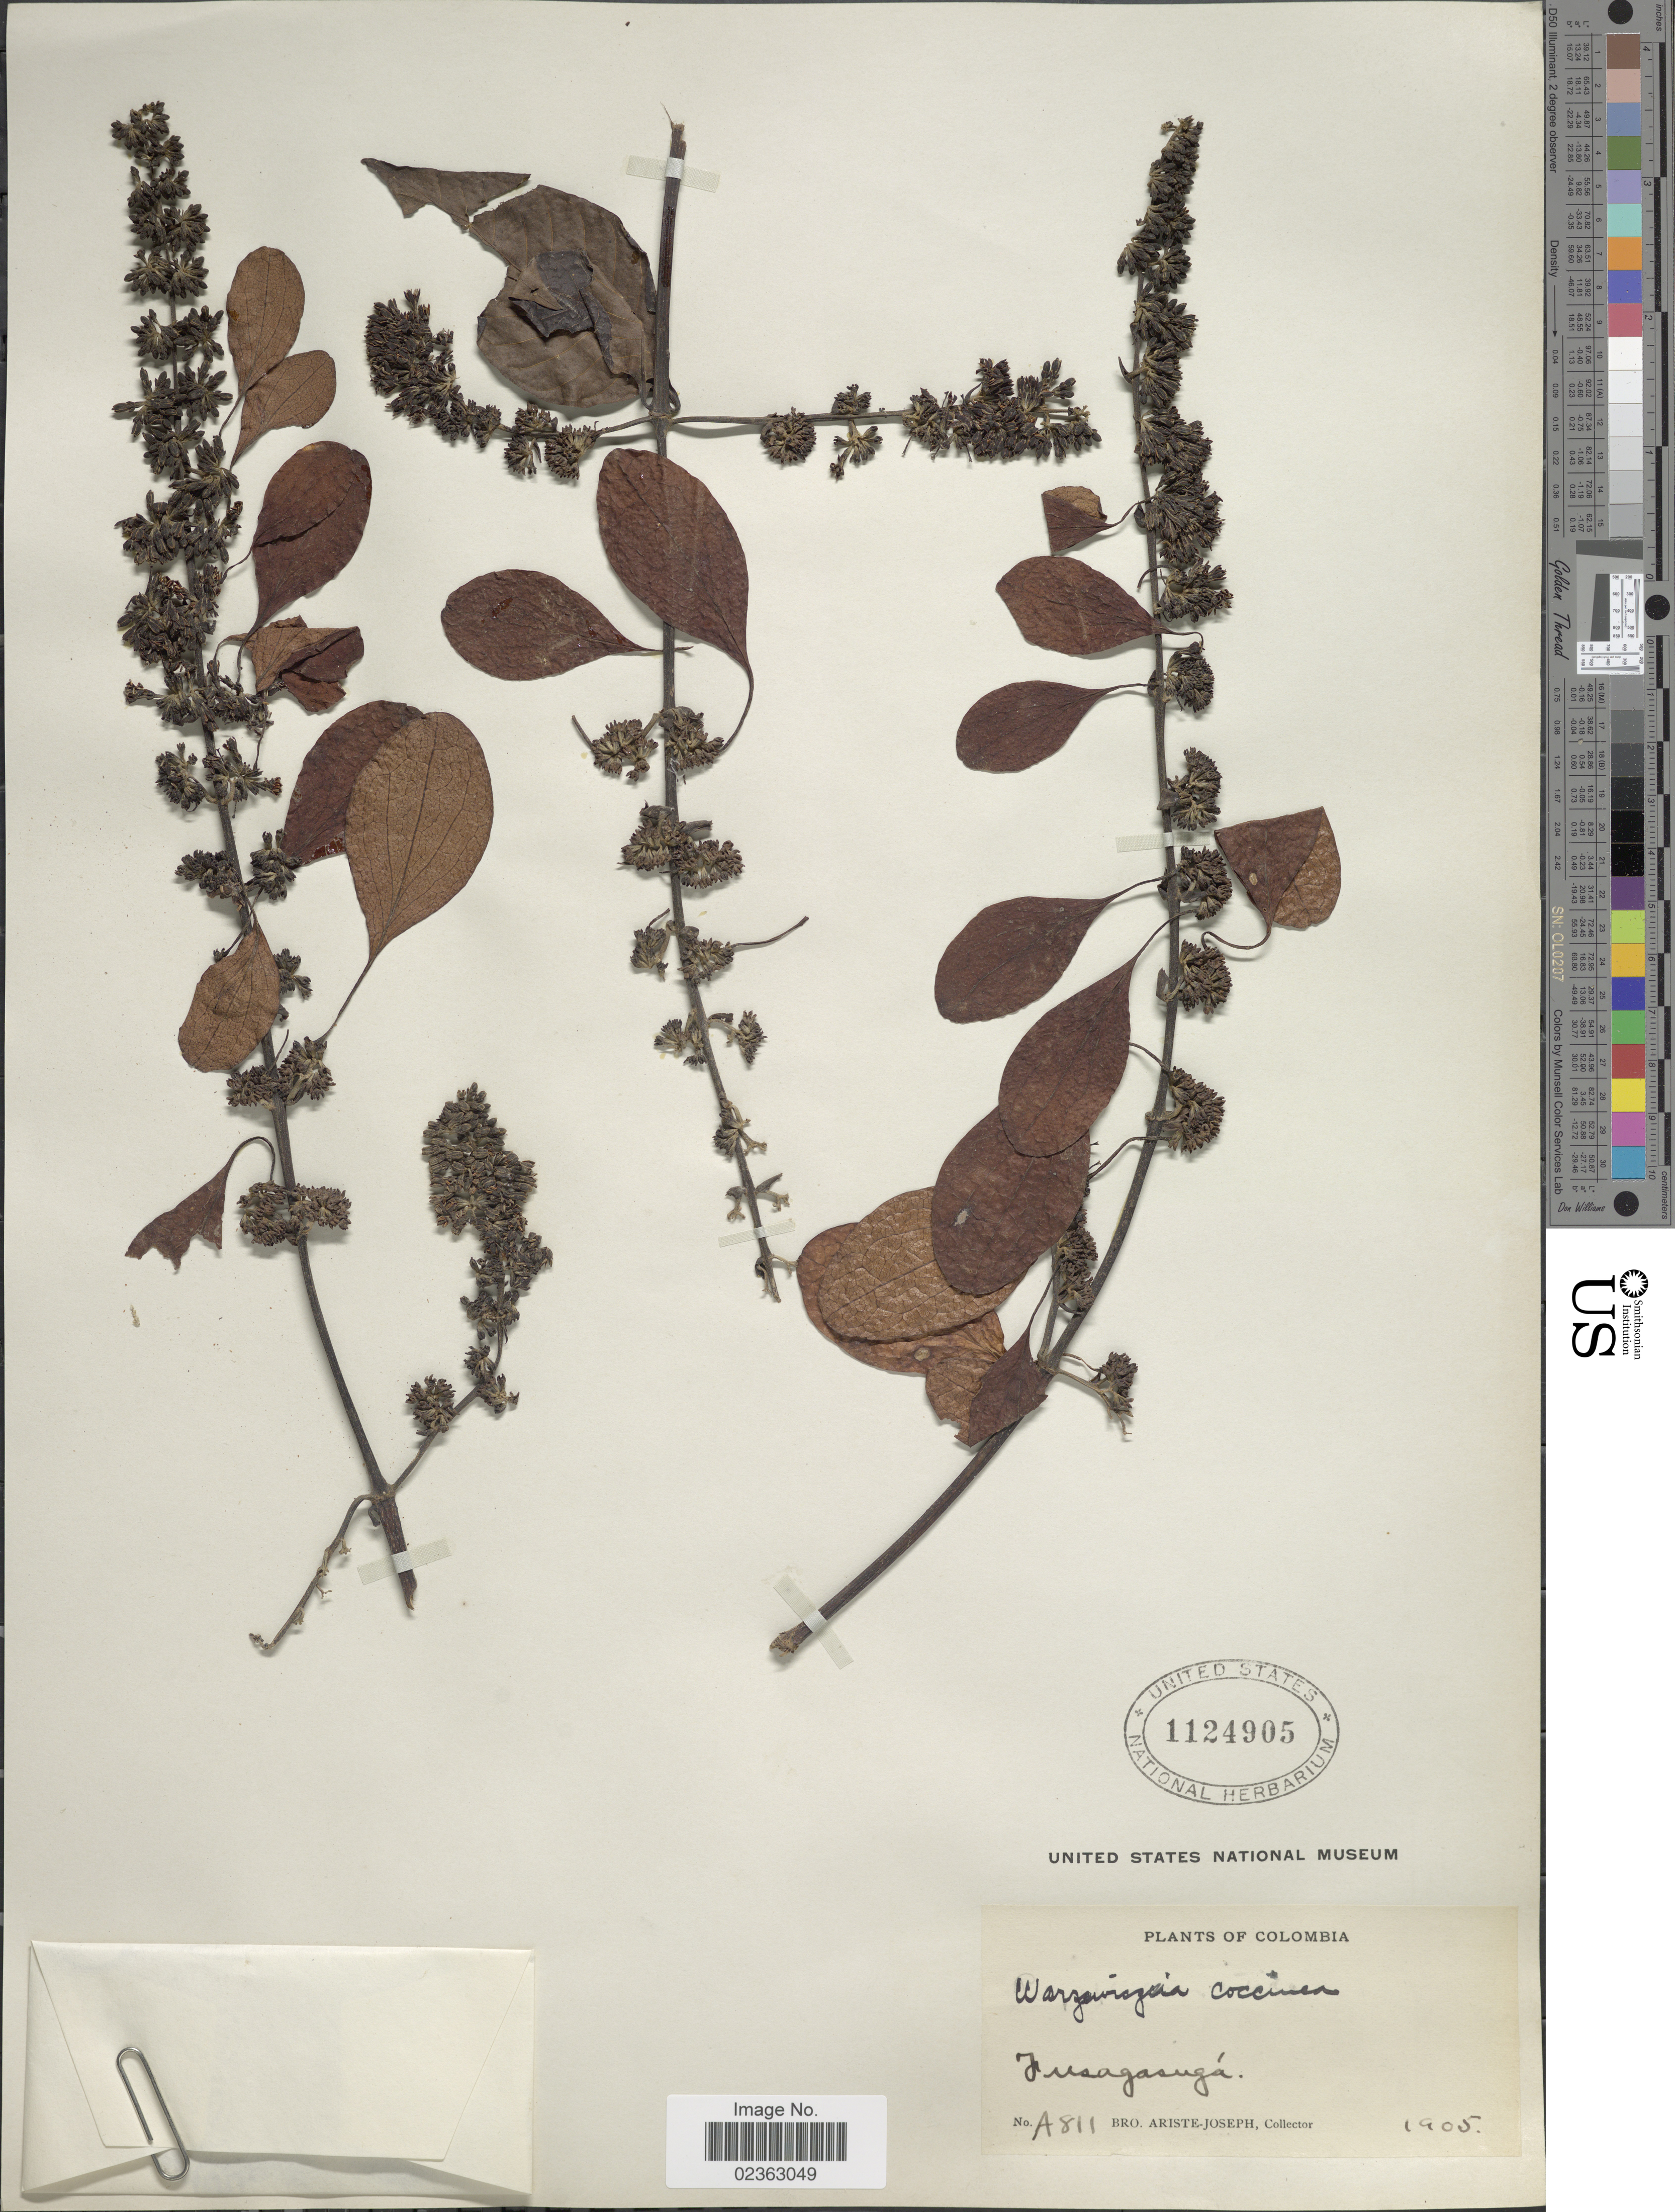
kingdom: Plantae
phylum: Tracheophyta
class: Magnoliopsida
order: Gentianales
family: Rubiaceae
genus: Warszewiczia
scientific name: Warszewiczia coccinea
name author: (Vahl) Klotzsch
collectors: Bro. Ariste-Joseph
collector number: A811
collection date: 1905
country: Colombia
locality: Fusagasuga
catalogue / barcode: US 1124905